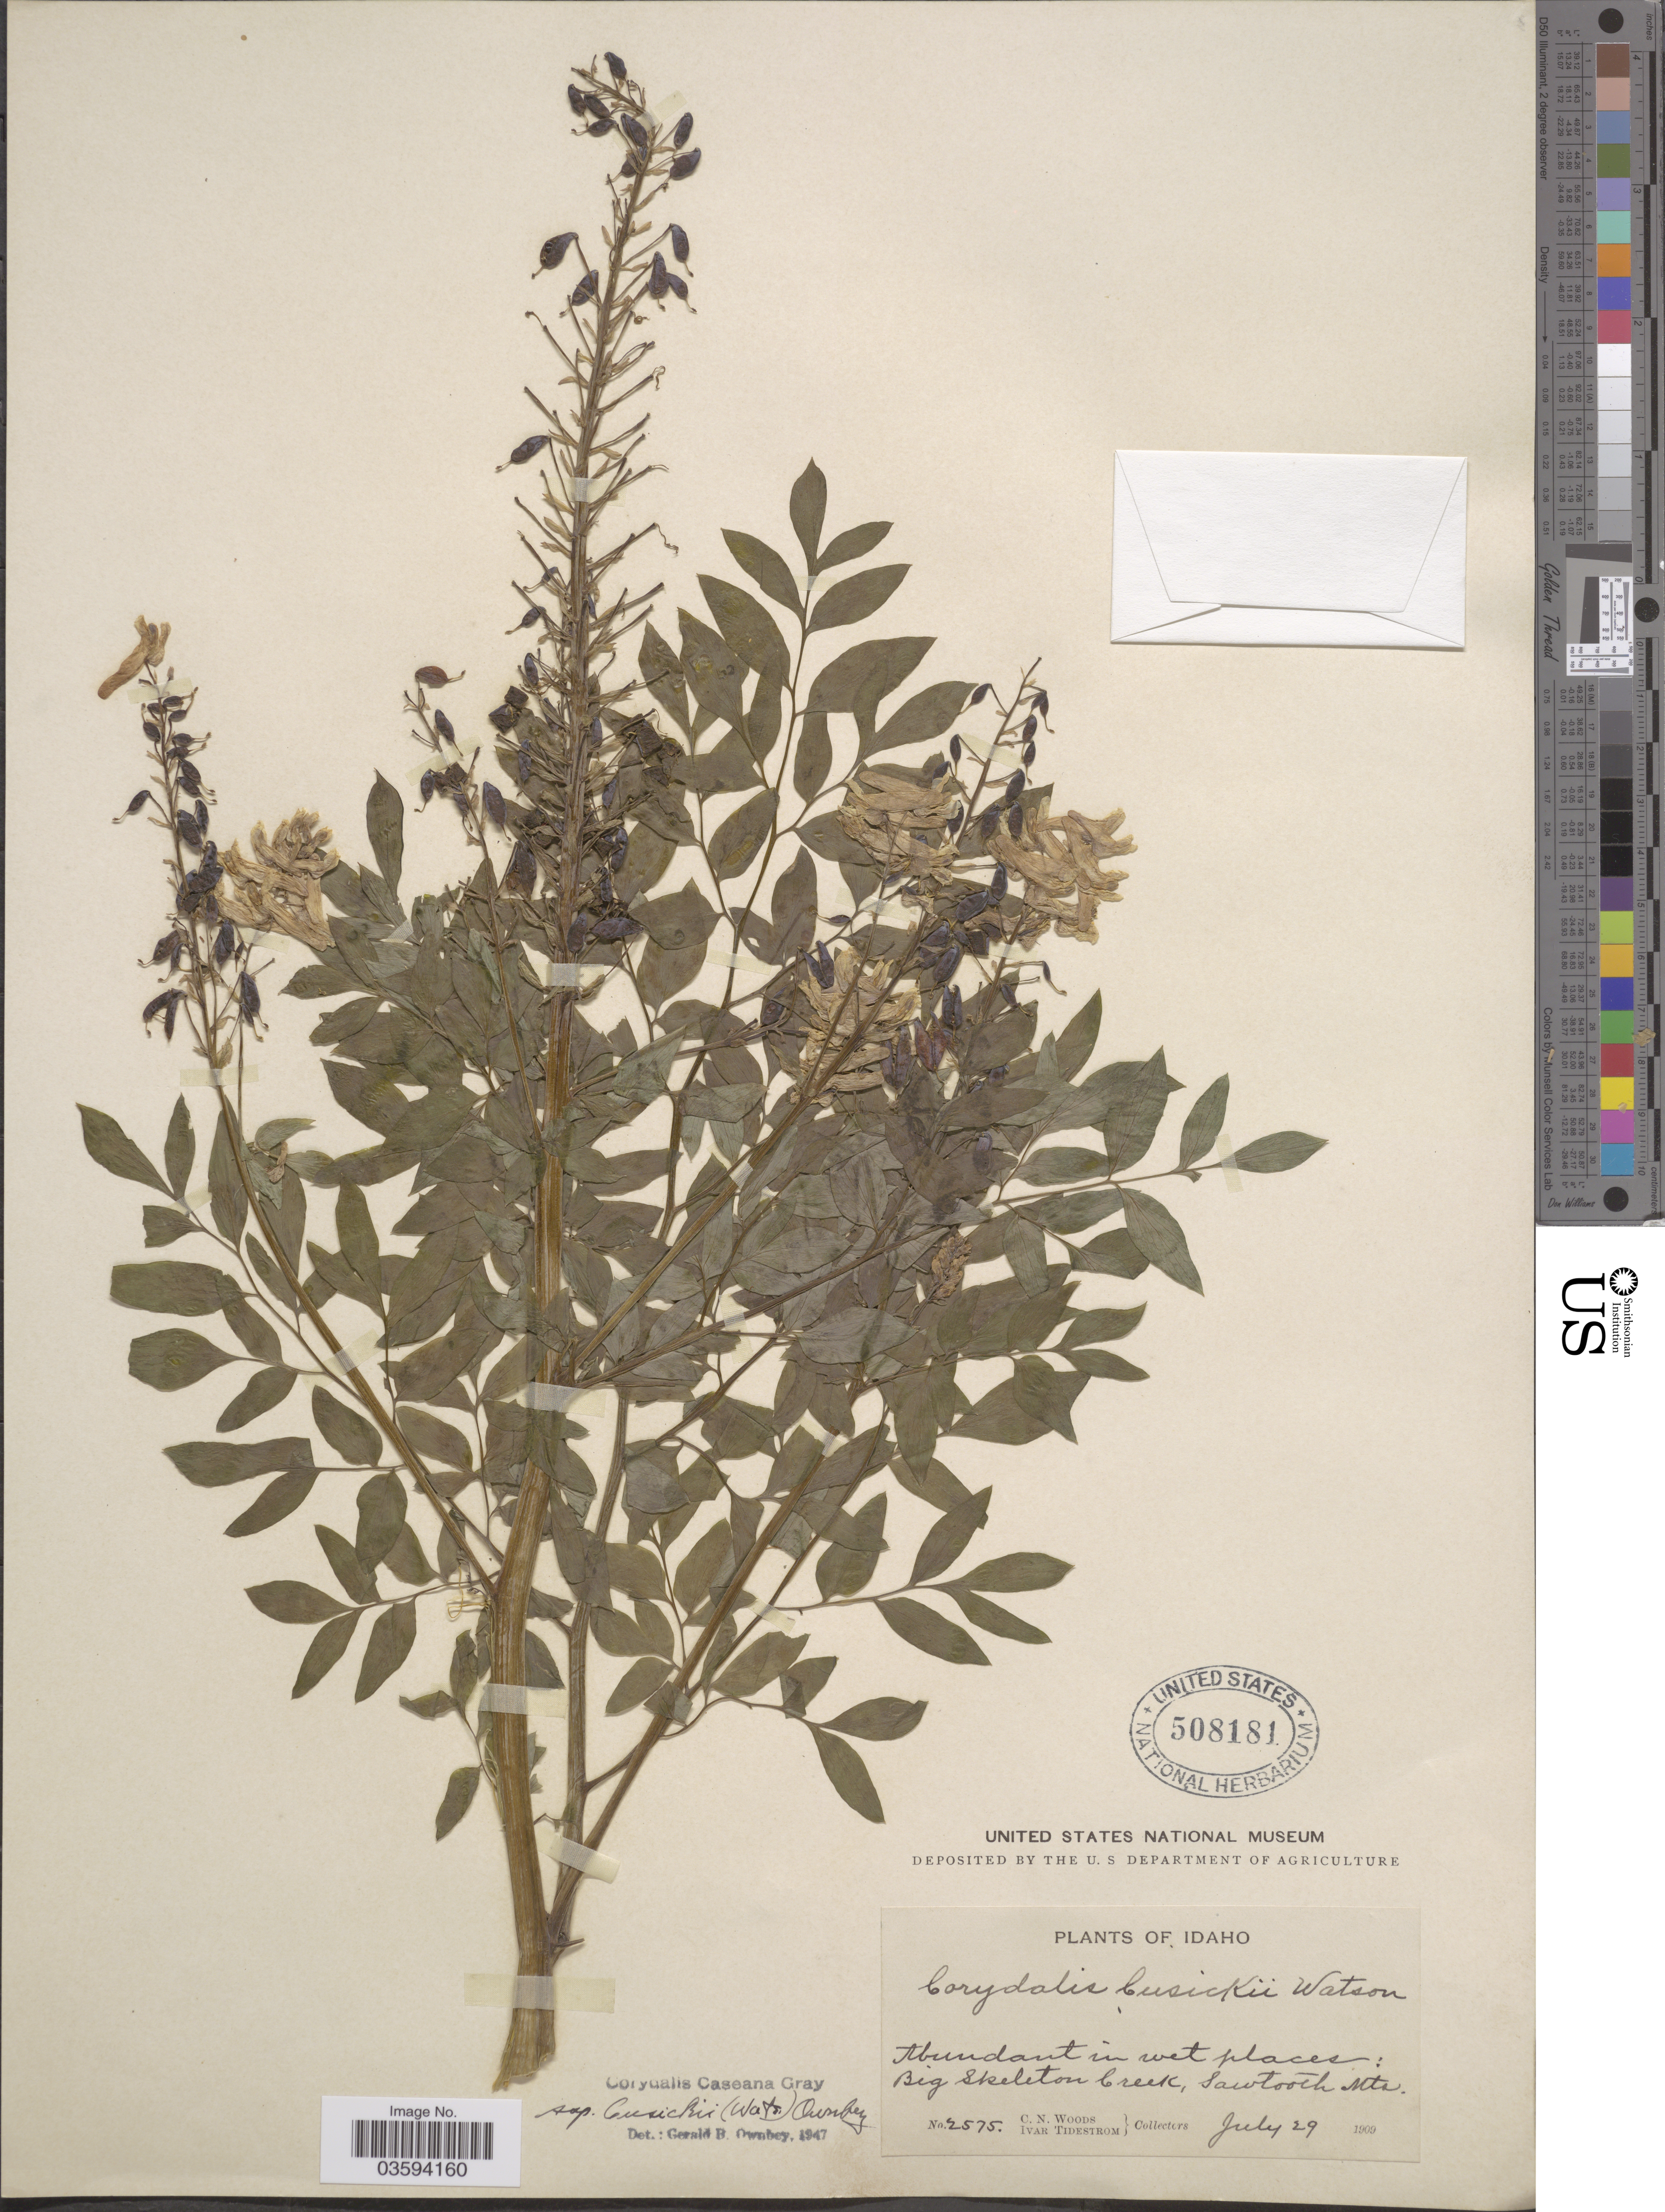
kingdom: Plantae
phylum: Tracheophyta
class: Magnoliopsida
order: Ranunculales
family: Papaveraceae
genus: Corydalis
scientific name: Corydalis caseana subsp. cusickii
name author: (S. Watson) G.B. Ownbey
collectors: C. Woods & I. F. Tidestrom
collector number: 2575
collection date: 1909-07-29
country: United States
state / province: Idaho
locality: Abundant in wet places: Big Skeleton Creek, Sawtooth Mts.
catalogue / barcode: US 508181